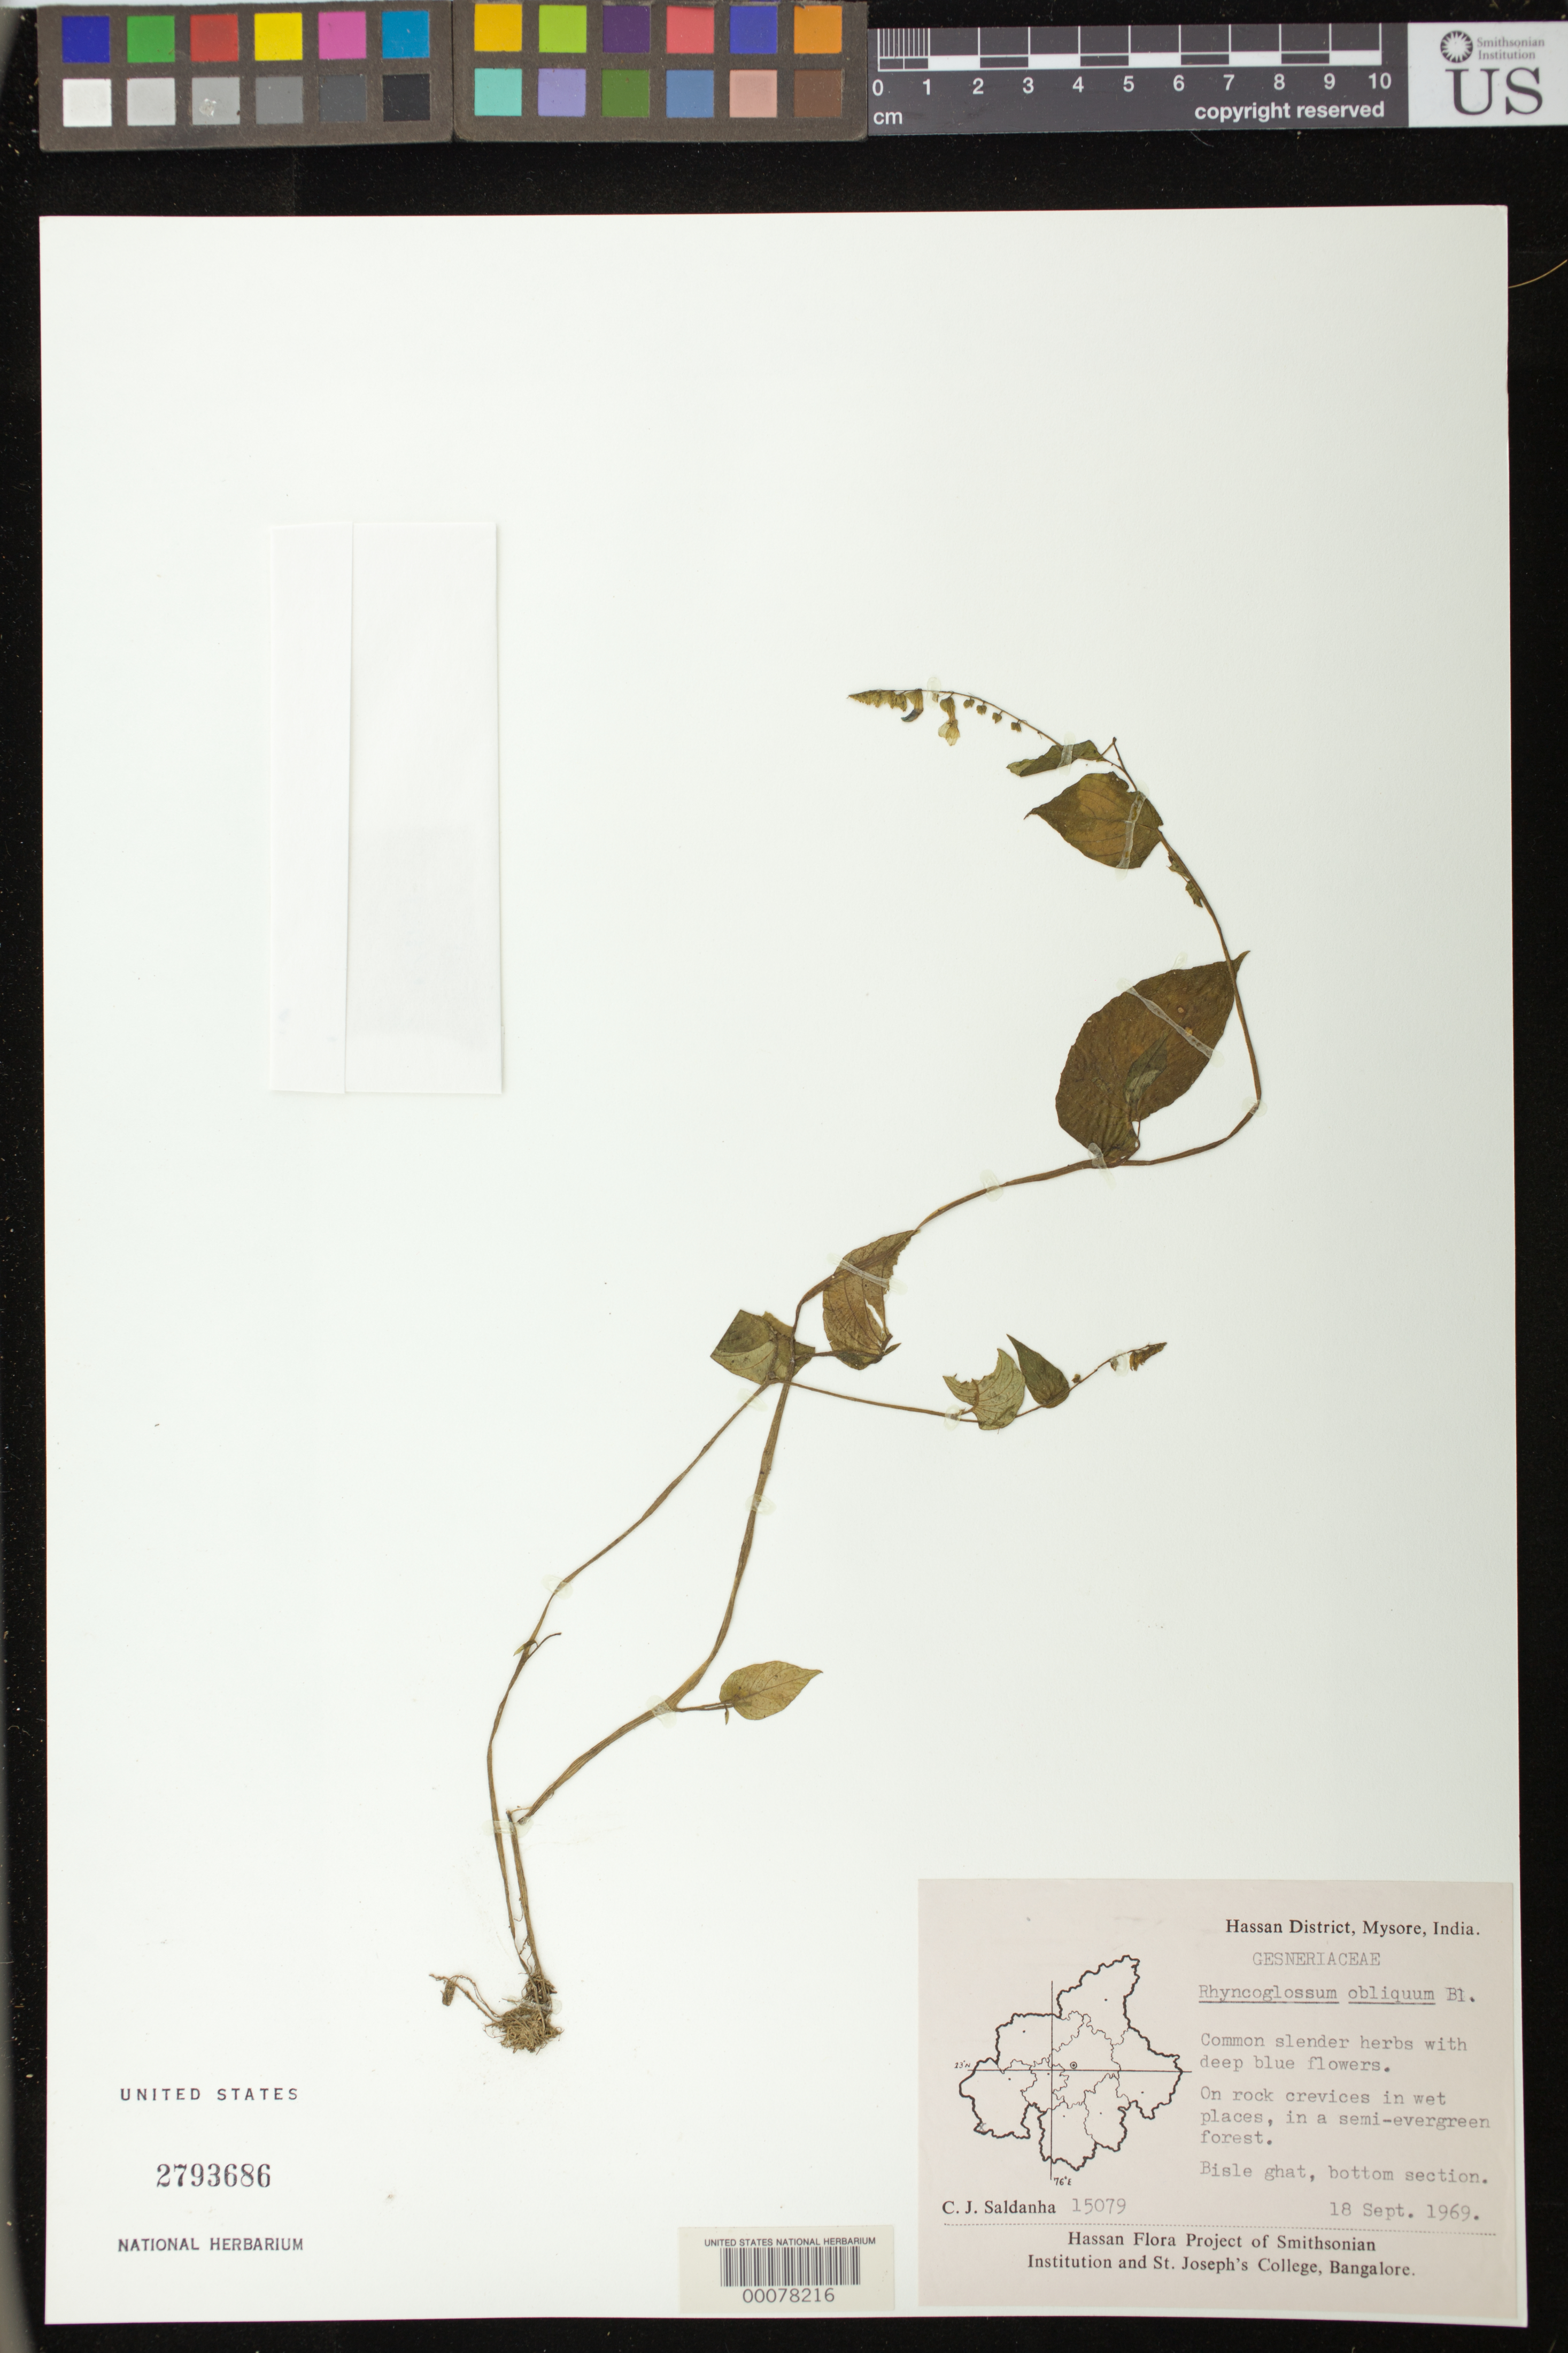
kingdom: Plantae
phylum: Tracheophyta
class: Magnoliopsida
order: Lamiales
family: Gesneriaceae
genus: Rhynchoglossum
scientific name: Rhynchoglossum obliquum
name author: Blume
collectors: C. J. Saldanha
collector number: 15079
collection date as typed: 18 Sep 1969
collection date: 1969-09-18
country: India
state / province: Karnataka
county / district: Mysore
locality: Hassan (dist.), Bisle ghat, bottom section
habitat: On rock crevices in wet places, in a semi-evergreen forest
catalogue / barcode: US 2793686